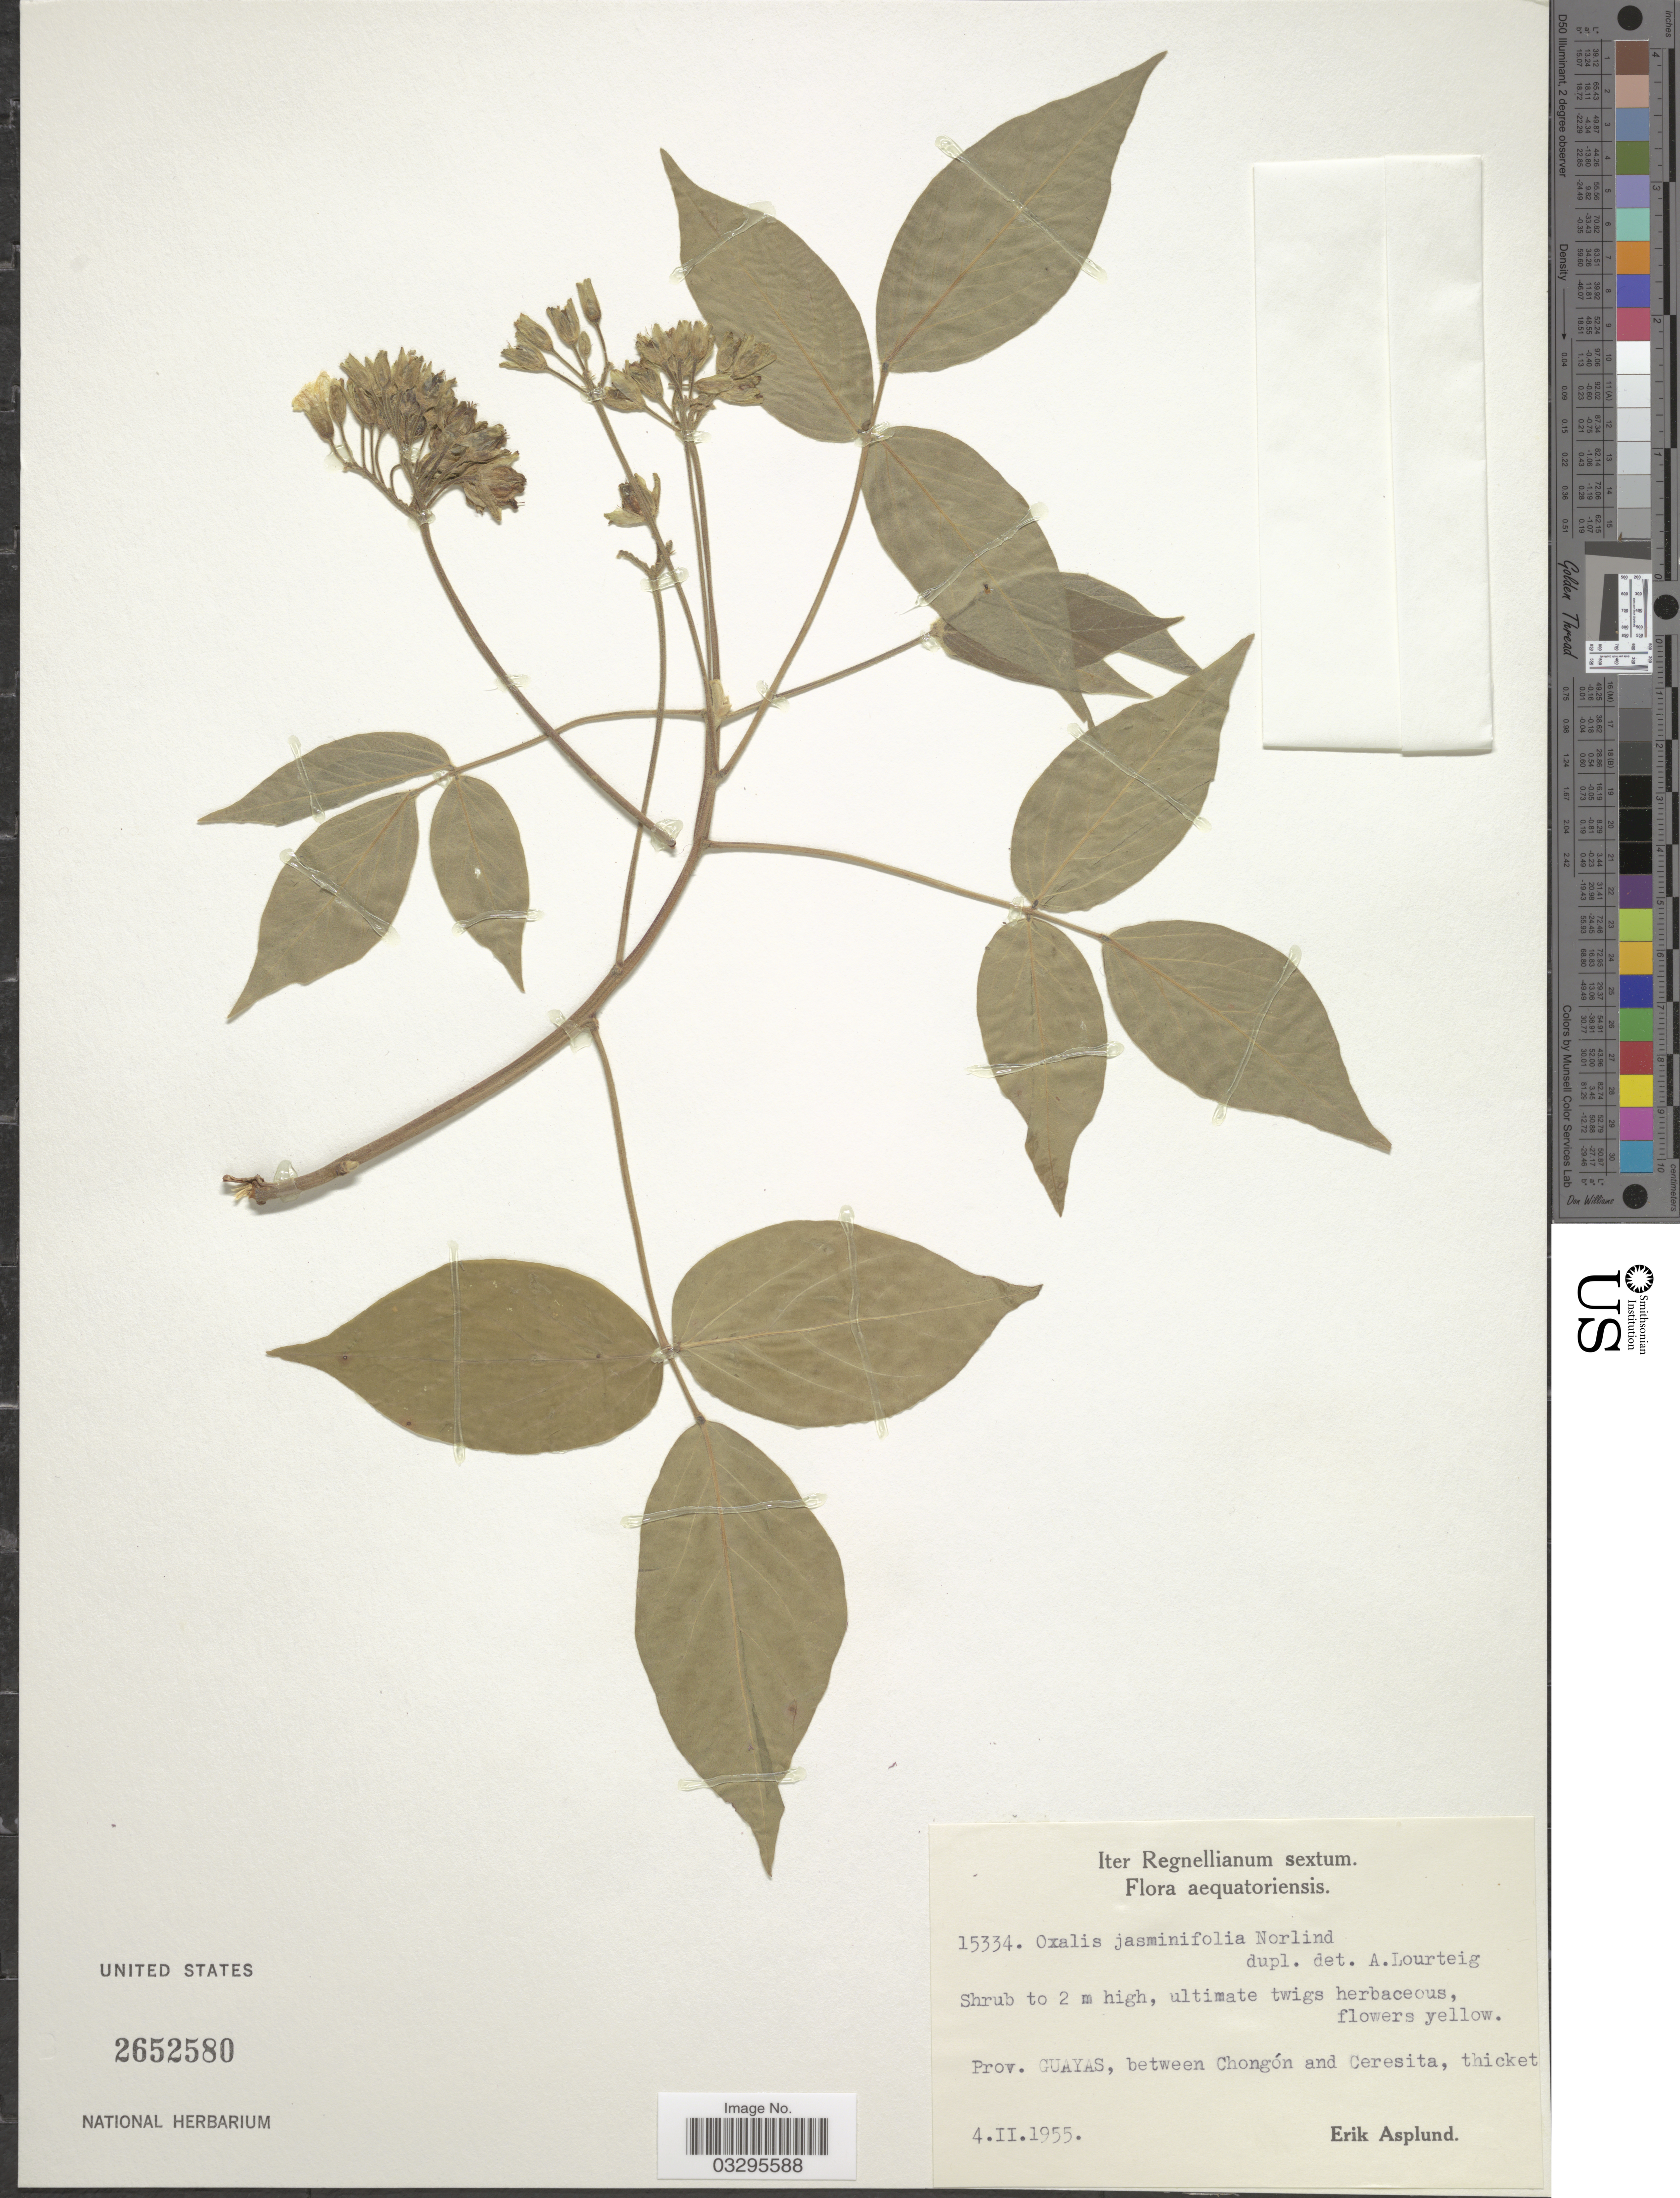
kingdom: Plantae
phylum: Tracheophyta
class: Magnoliopsida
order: Oxalidales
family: Oxalidaceae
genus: Oxalis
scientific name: Oxalis jasminifolia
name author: Norlind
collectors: E. Asplund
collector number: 15334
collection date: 1955-02-04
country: Ecuador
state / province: Guayas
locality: between Chongón and Ceresita.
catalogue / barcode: US 2652580